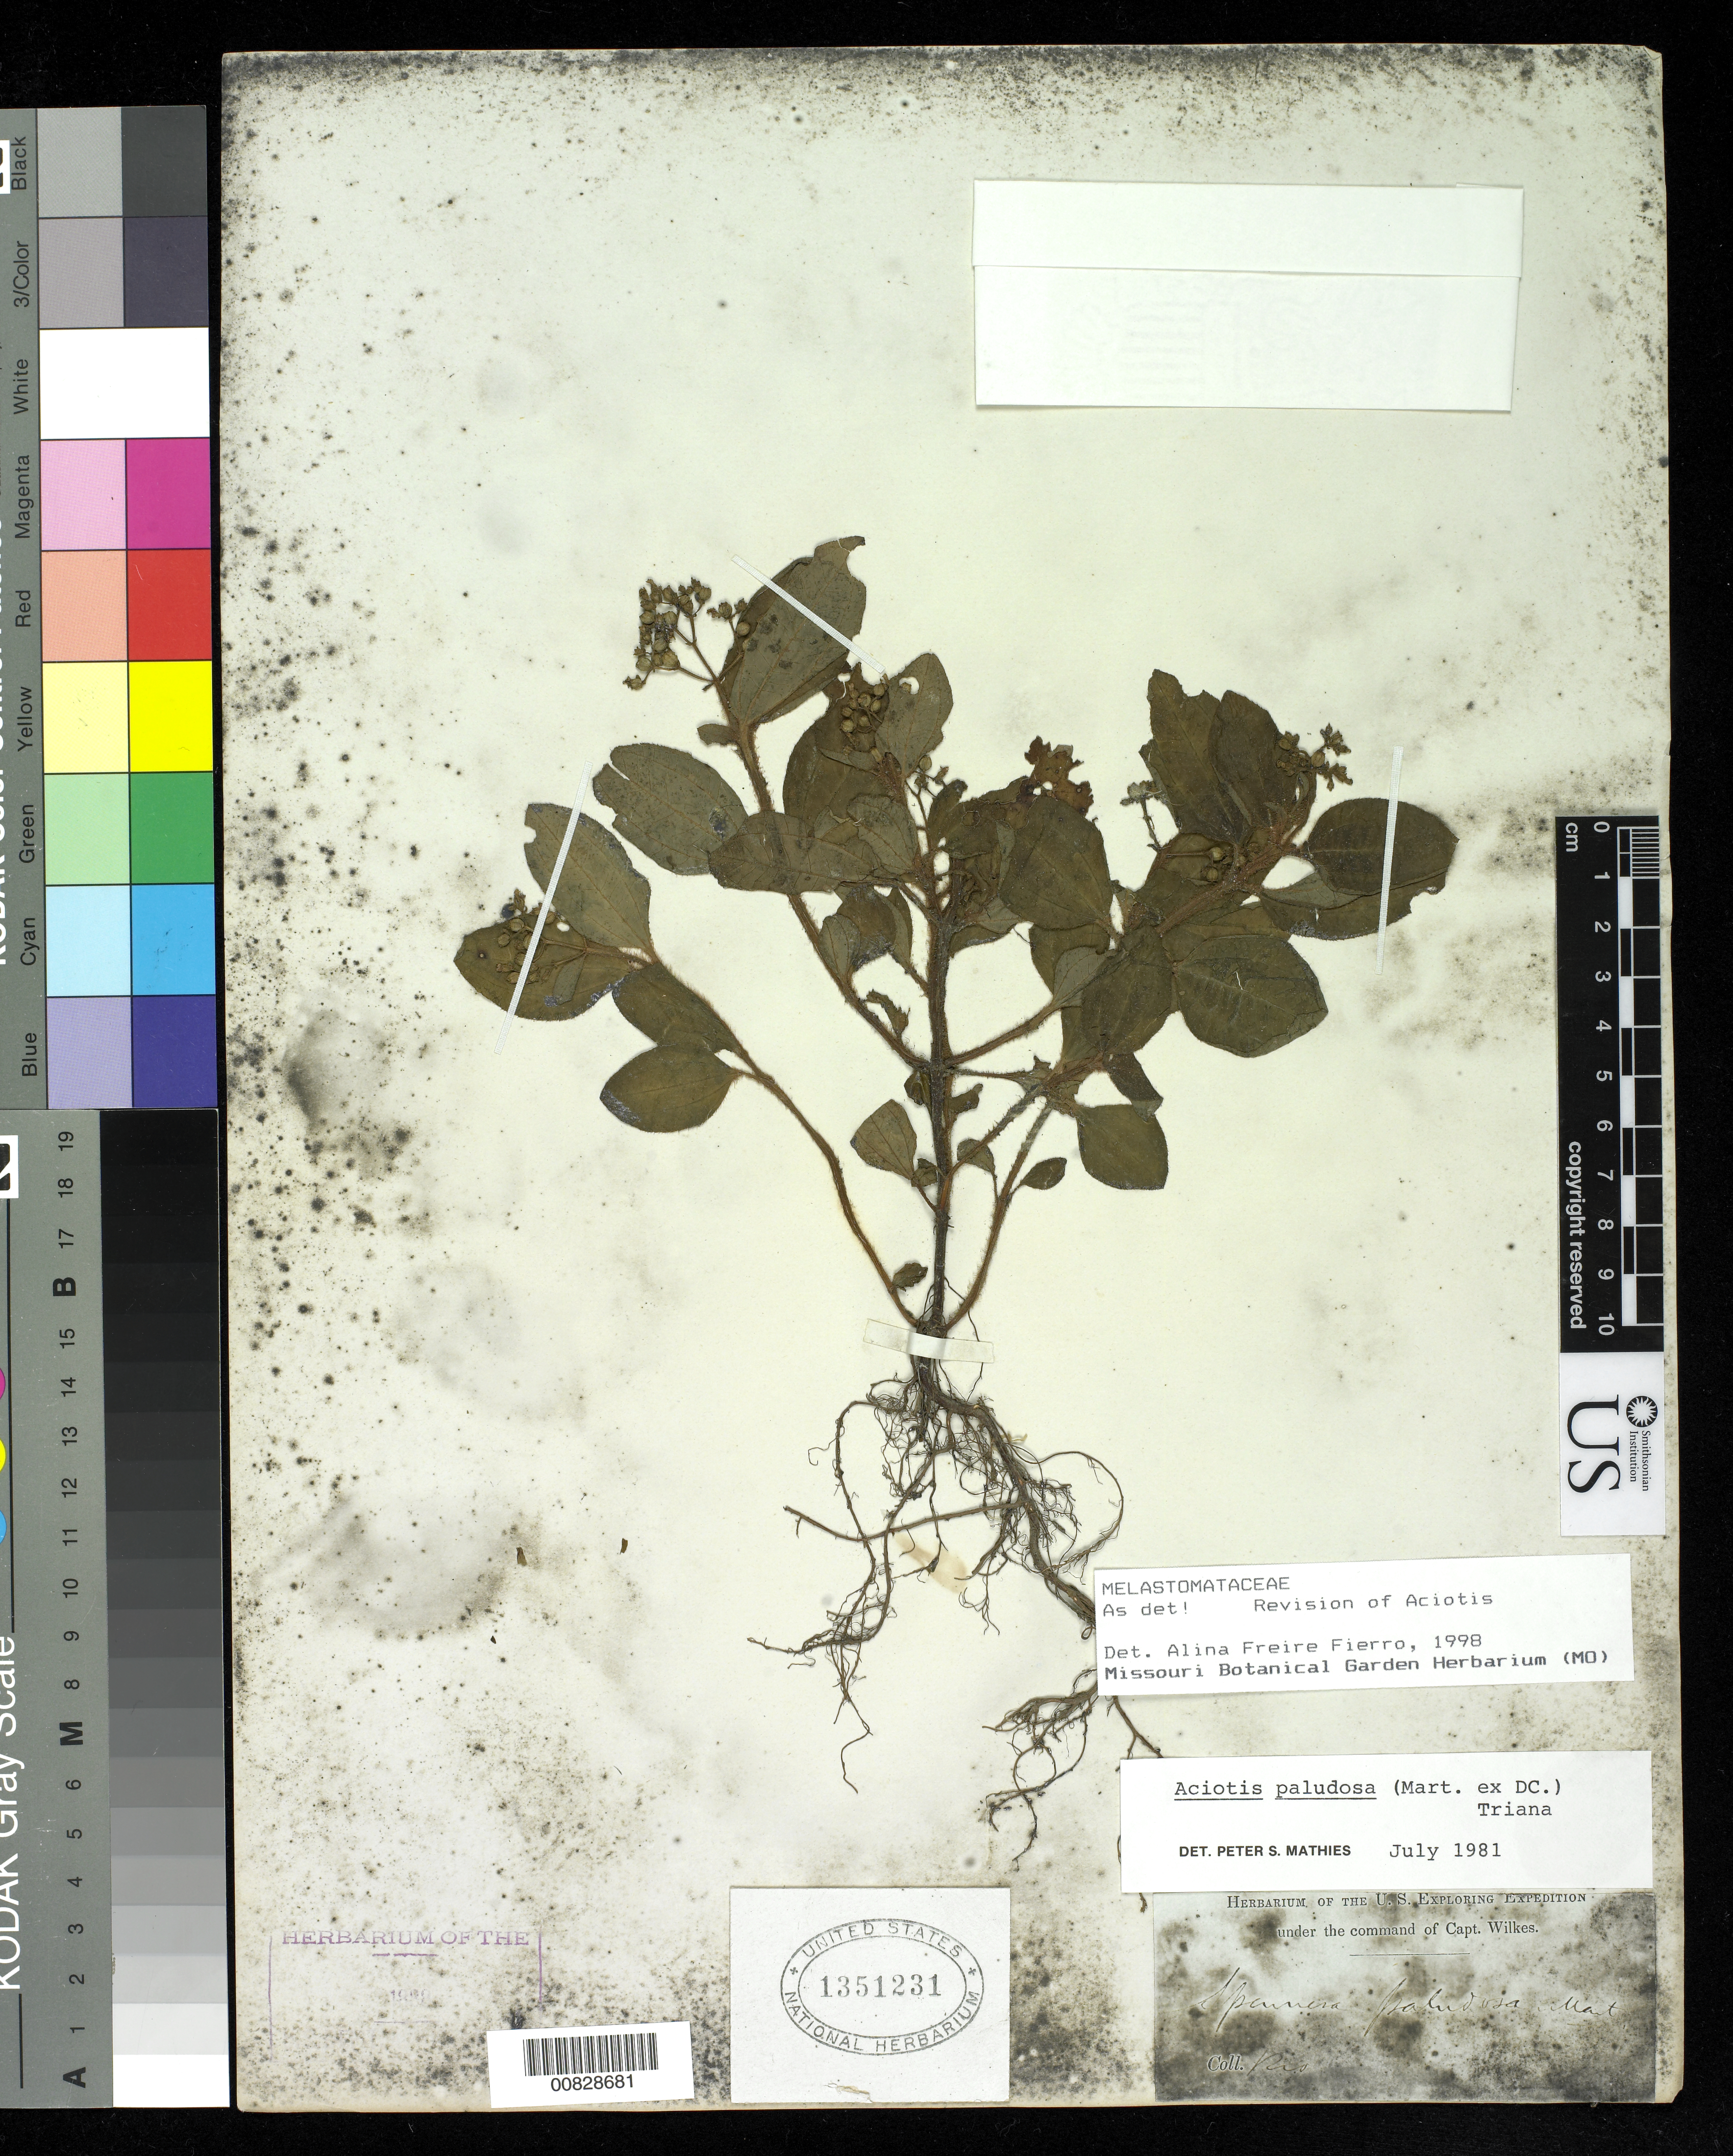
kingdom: Plantae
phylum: Tracheophyta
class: Magnoliopsida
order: Myrtales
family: Melastomataceae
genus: Aciotis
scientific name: Aciotis paludosa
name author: (Mart. ex DC.) Triana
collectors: Wilkes Explor. Exped.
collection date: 1838/1842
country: Brazil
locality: Rio de Janeiro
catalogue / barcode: US 1351231